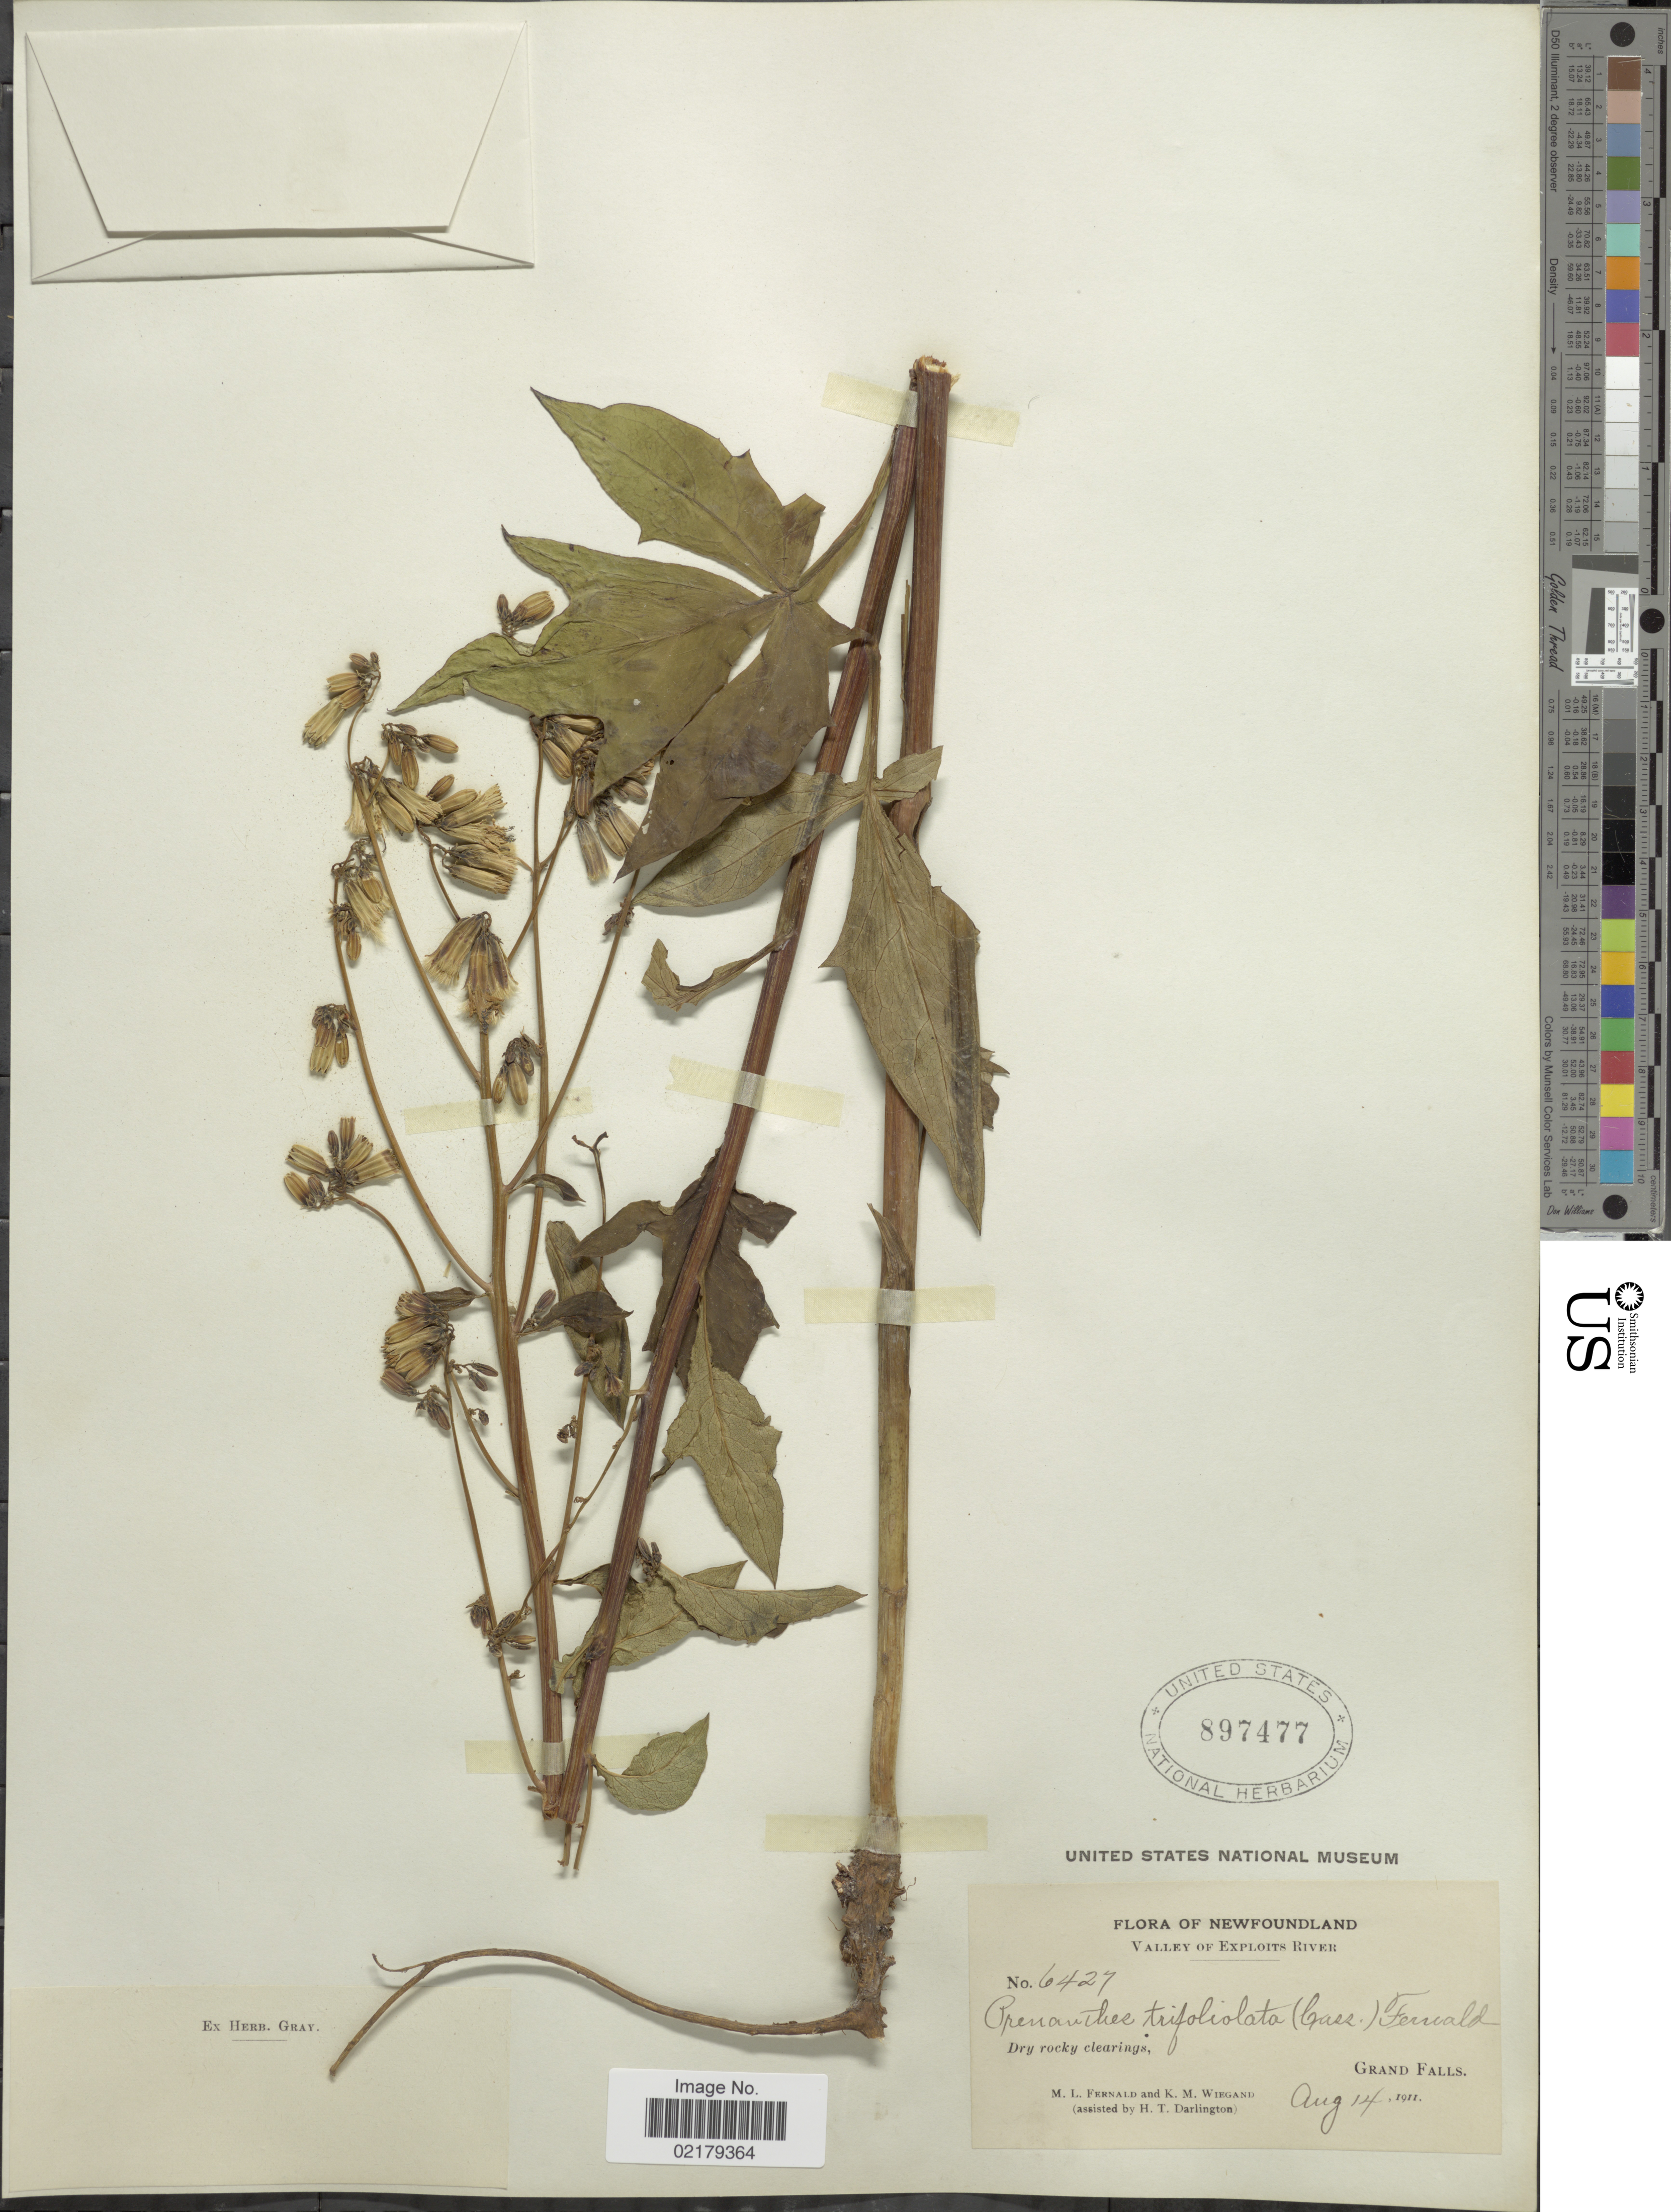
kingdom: Plantae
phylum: Tracheophyta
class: Magnoliopsida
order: Asterales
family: Asteraceae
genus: Nabalus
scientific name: Nabalus trifoliolatus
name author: Cass.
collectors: M. L. Fernald, K. M. Wiegand & H. Darlington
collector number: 6427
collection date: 1911-08-14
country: Canada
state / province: Newfoundland and Labrador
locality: Valley of Exploits River, Dry rocky clearings, Grand Falls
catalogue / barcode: US 897477